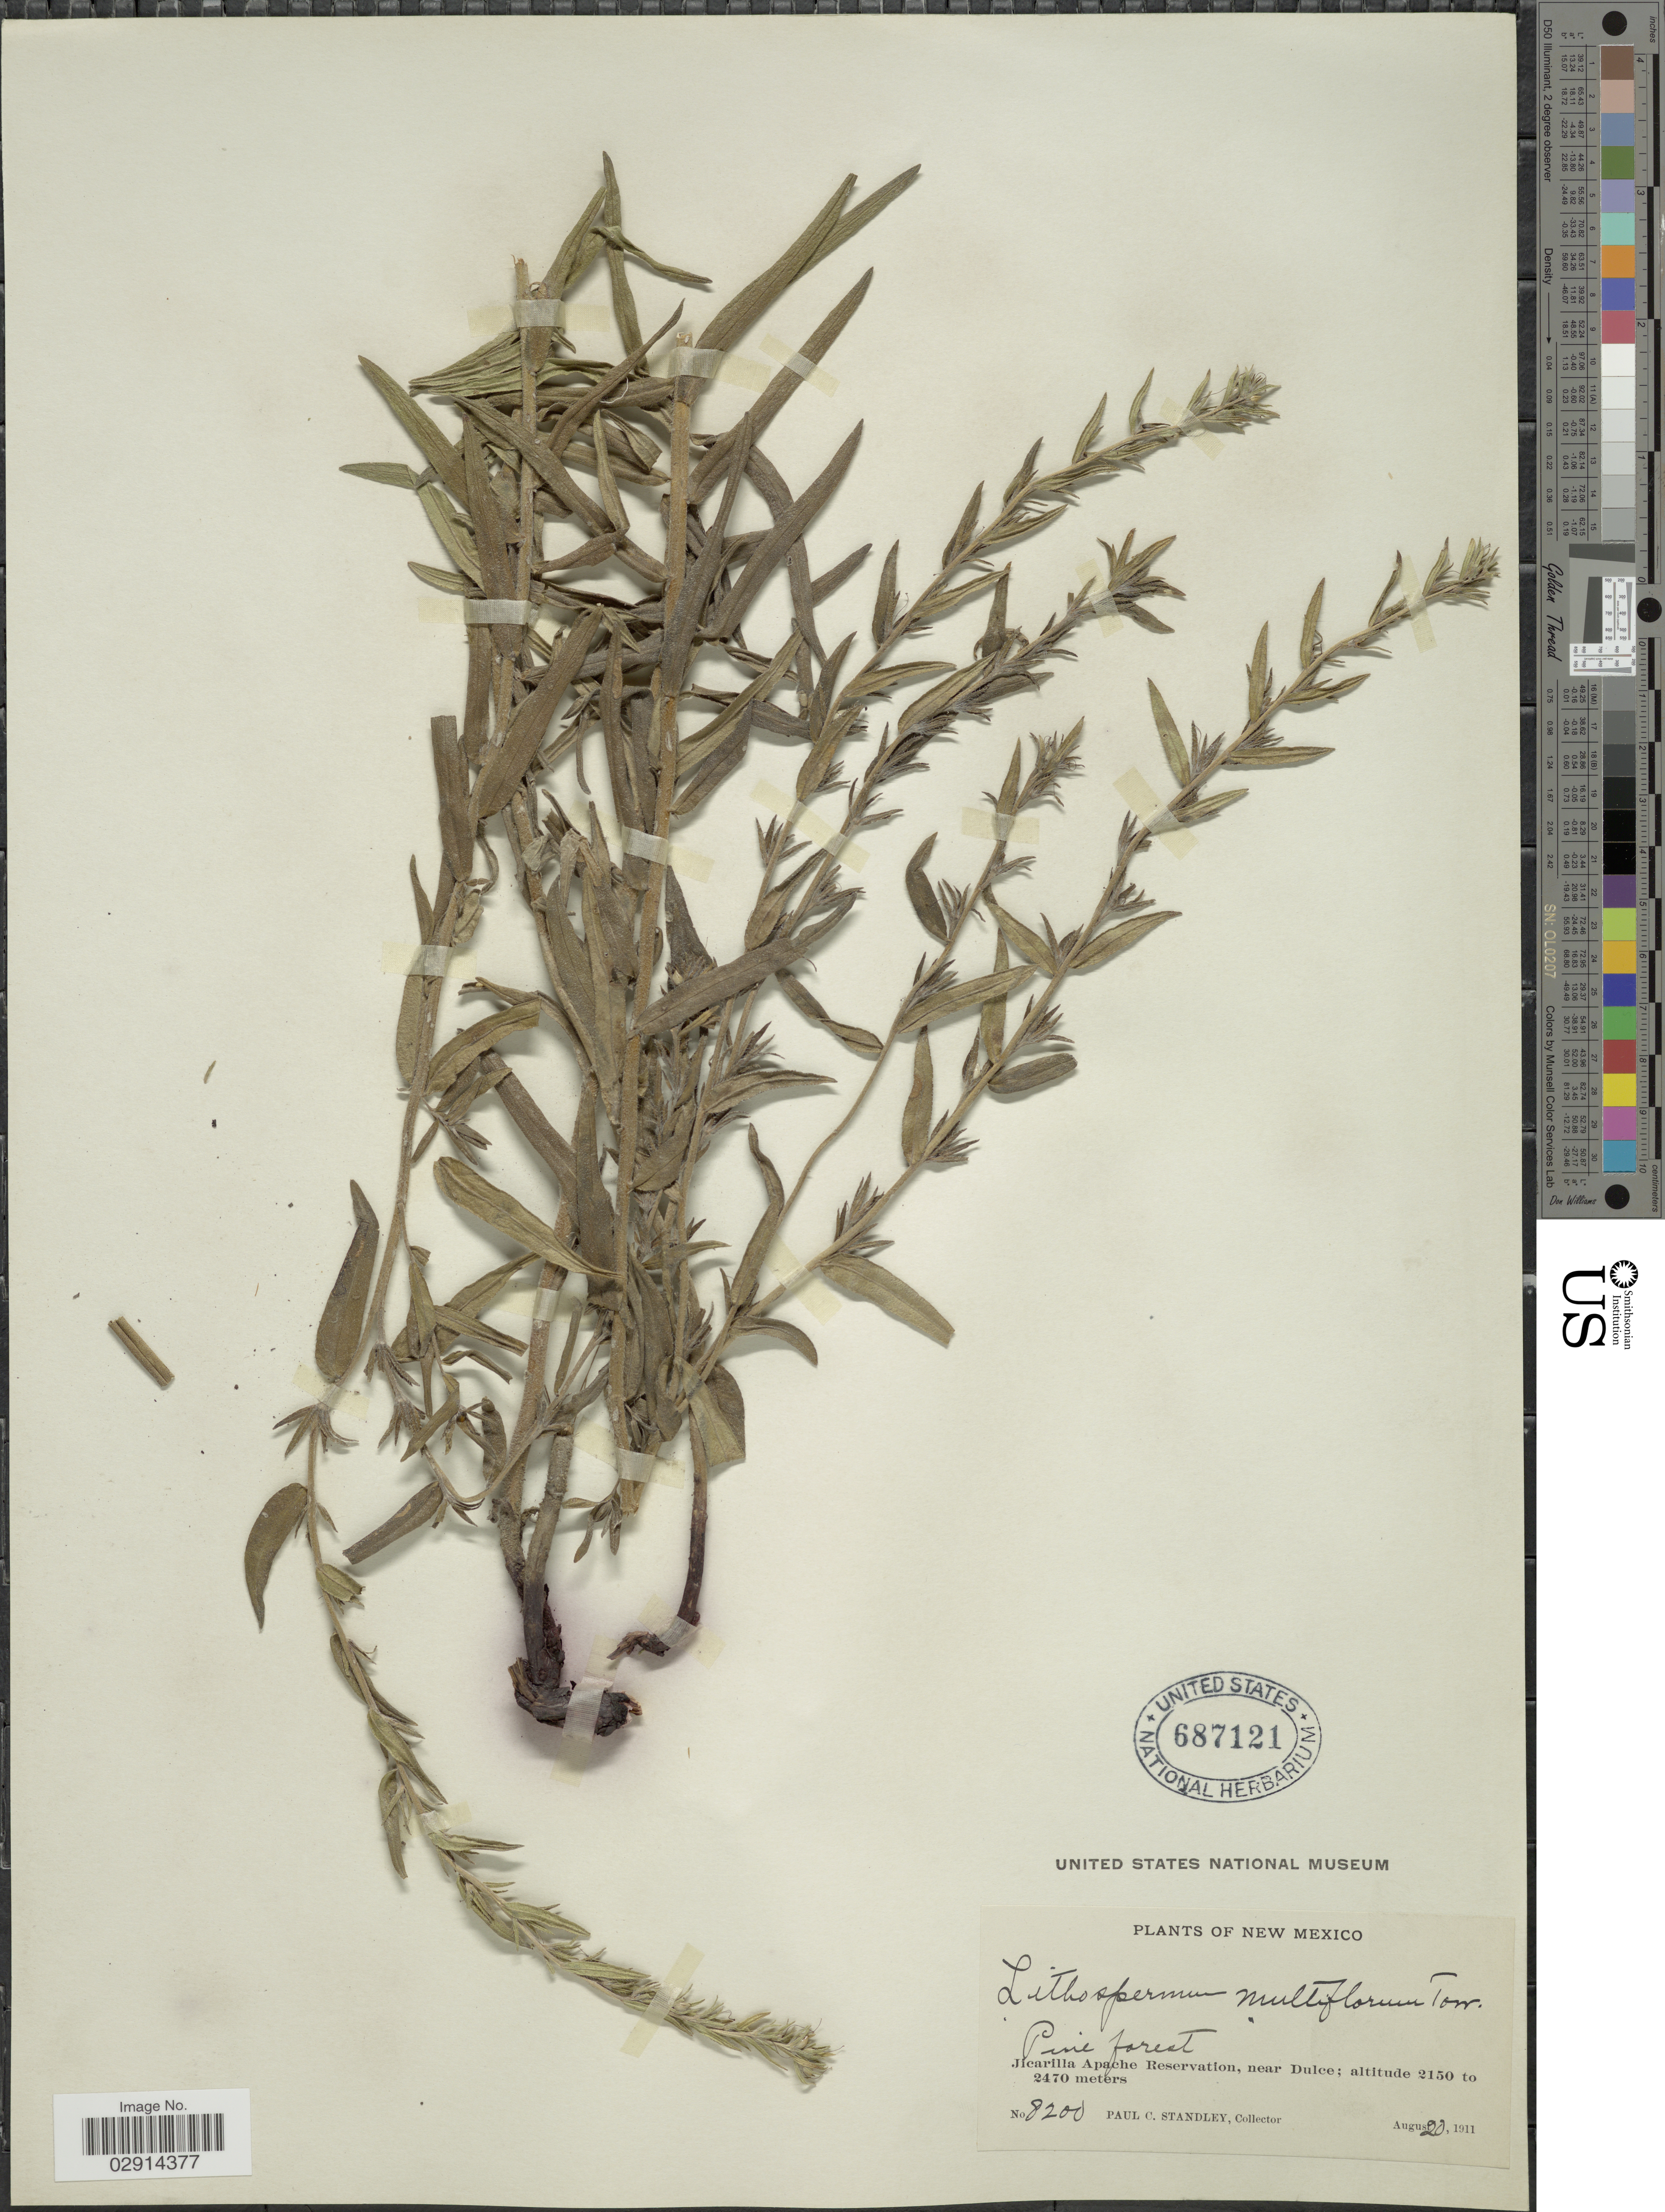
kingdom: Plantae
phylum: Tracheophyta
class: Magnoliopsida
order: Boraginales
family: Boraginaceae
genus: Lithospermum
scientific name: Lithospermum multiflorum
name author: Torr. ex A. Gray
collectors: P. C. Standley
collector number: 8200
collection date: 1911-08-20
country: United States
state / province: New Mexico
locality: Jicarilla Apache Reservation, near Dulce.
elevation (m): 2150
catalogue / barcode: US 687121